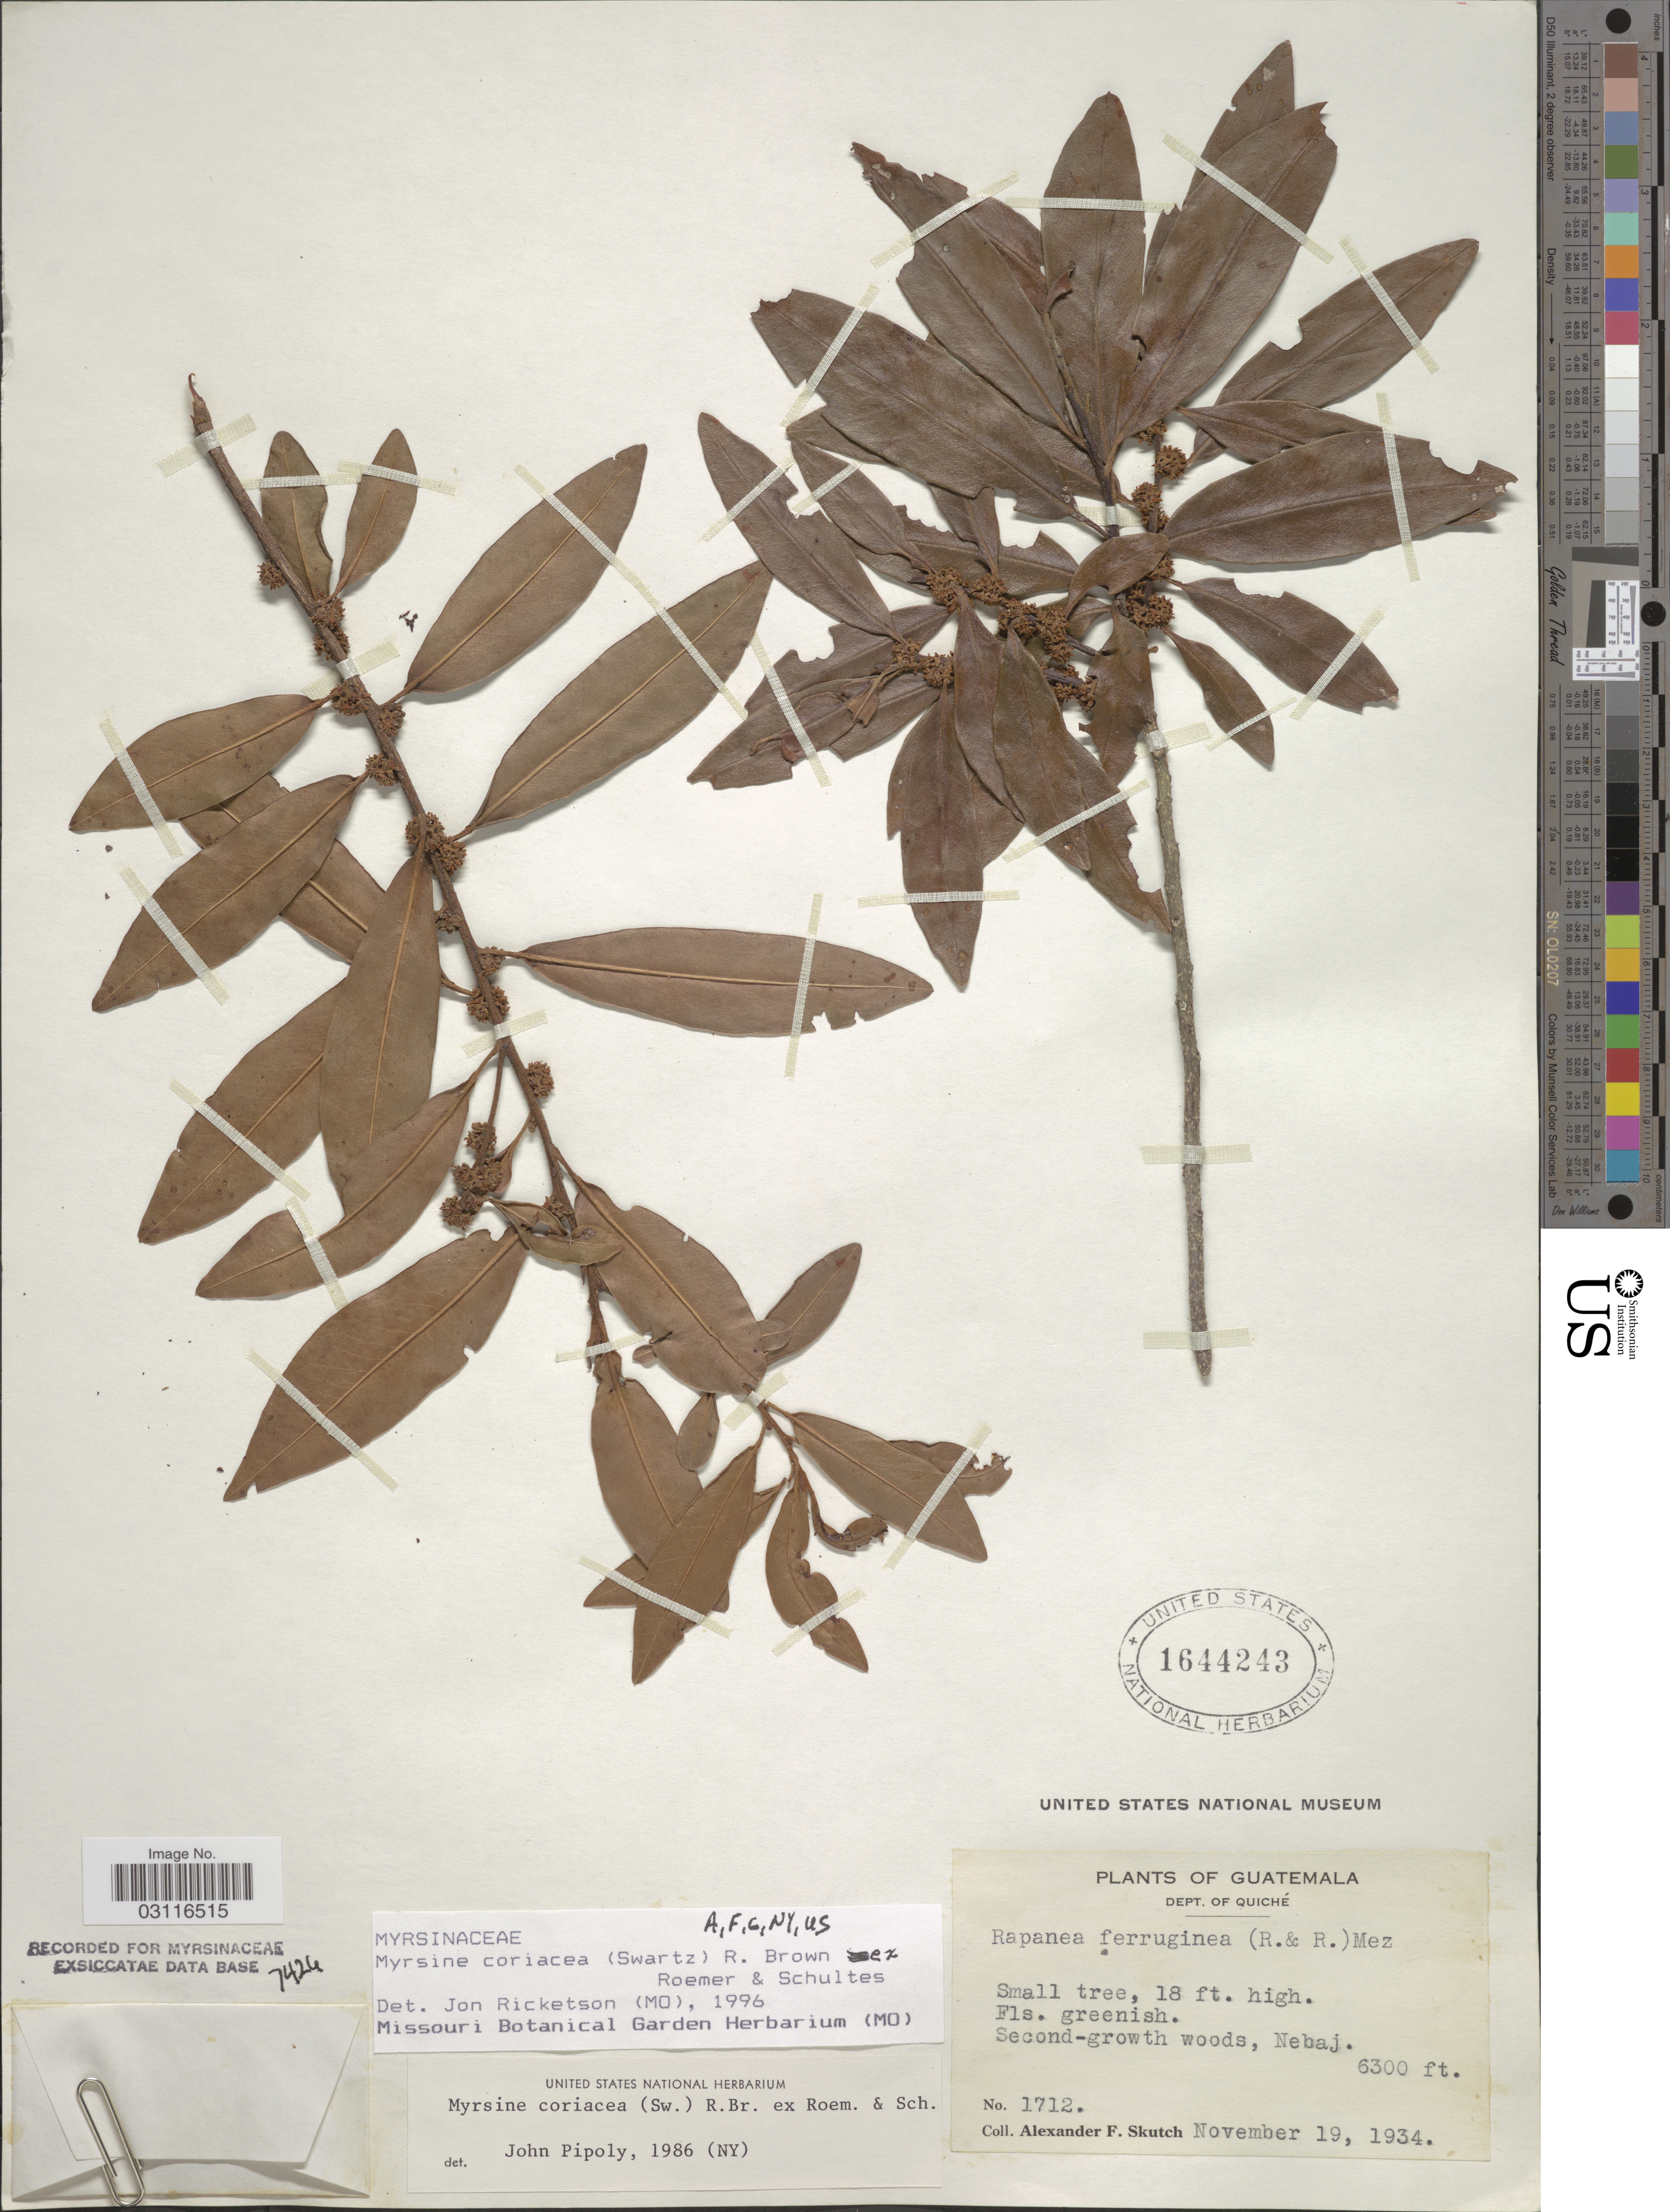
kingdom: Plantae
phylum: Tracheophyta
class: Magnoliopsida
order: Ericales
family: Primulaceae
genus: Myrsine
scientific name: Myrsine coriacea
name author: (Sw.) R. Br. ex Roem. & Schult.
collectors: A. F. Skutch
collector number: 1712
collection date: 1934-11-19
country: Guatemala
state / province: El Quiché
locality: Dept. of Quiché. Nebaj.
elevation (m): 1920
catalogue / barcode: US 1644243